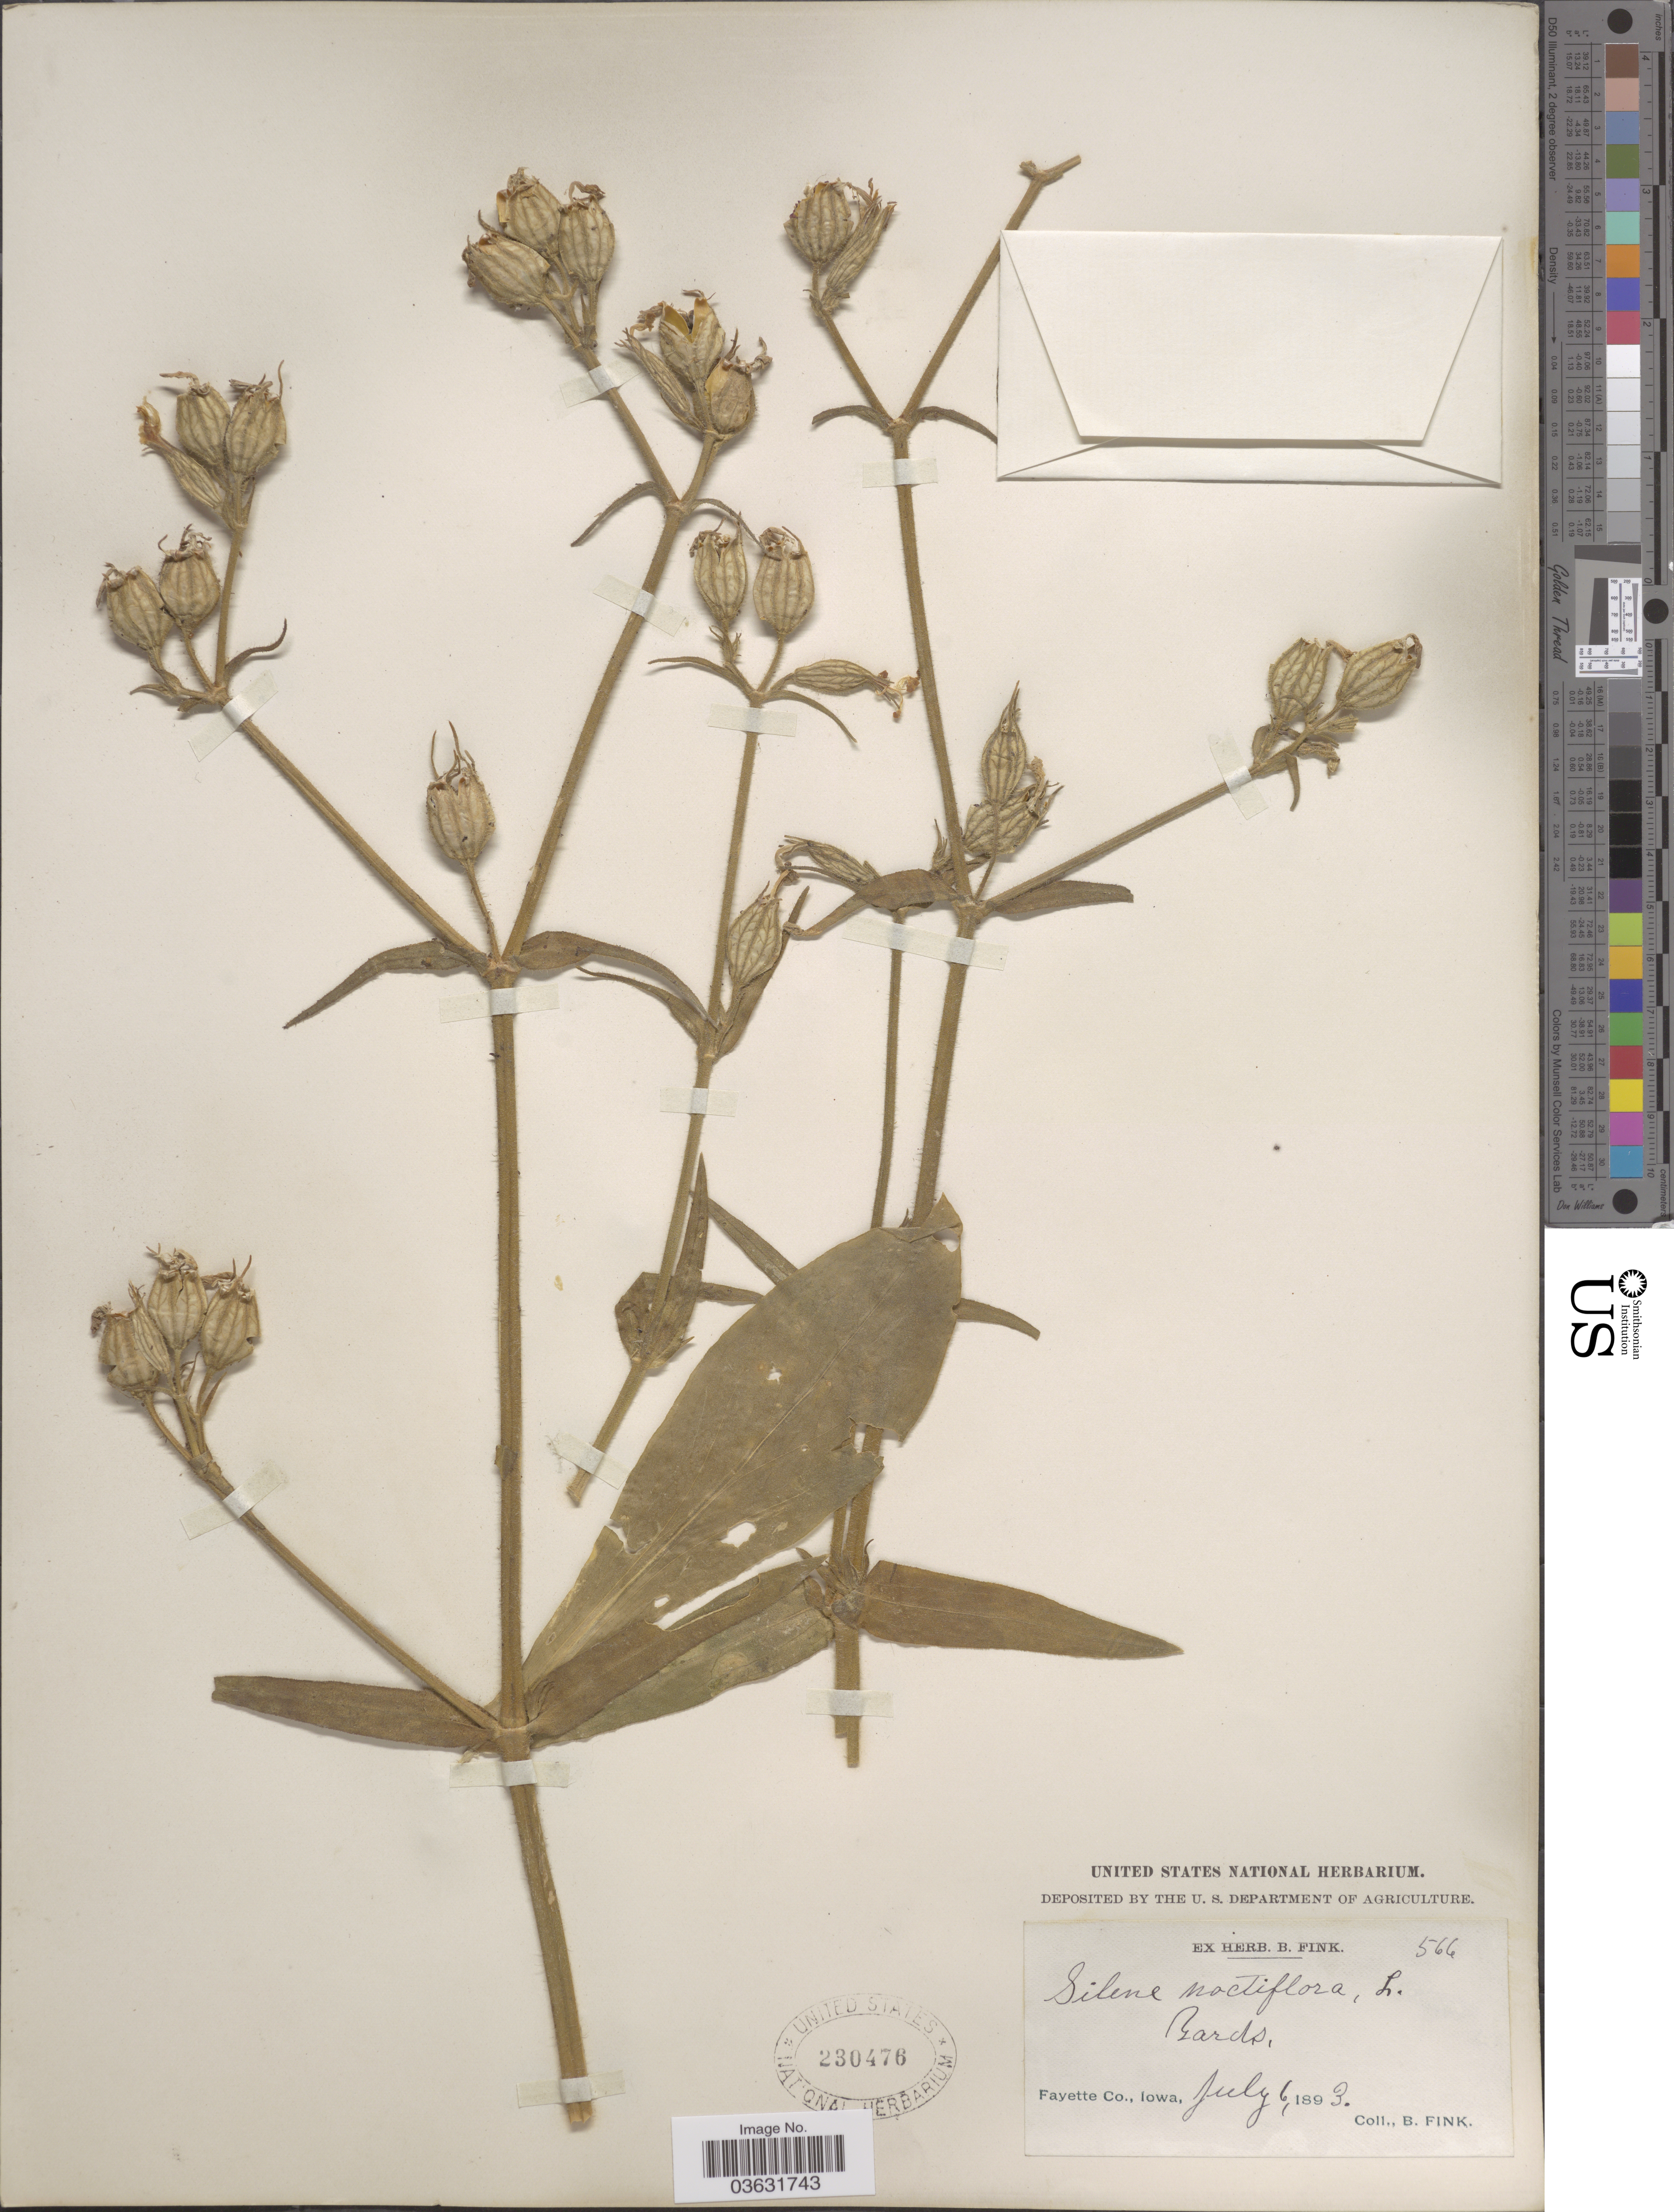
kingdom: Plantae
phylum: Tracheophyta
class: Magnoliopsida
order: Caryophyllales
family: Caryophyllaceae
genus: Silene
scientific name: Silene noctiflora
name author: L.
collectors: B. Fink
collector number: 566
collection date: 1893-07-06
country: United States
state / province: Iowa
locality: Bards, Fayette Co.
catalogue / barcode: US 230476